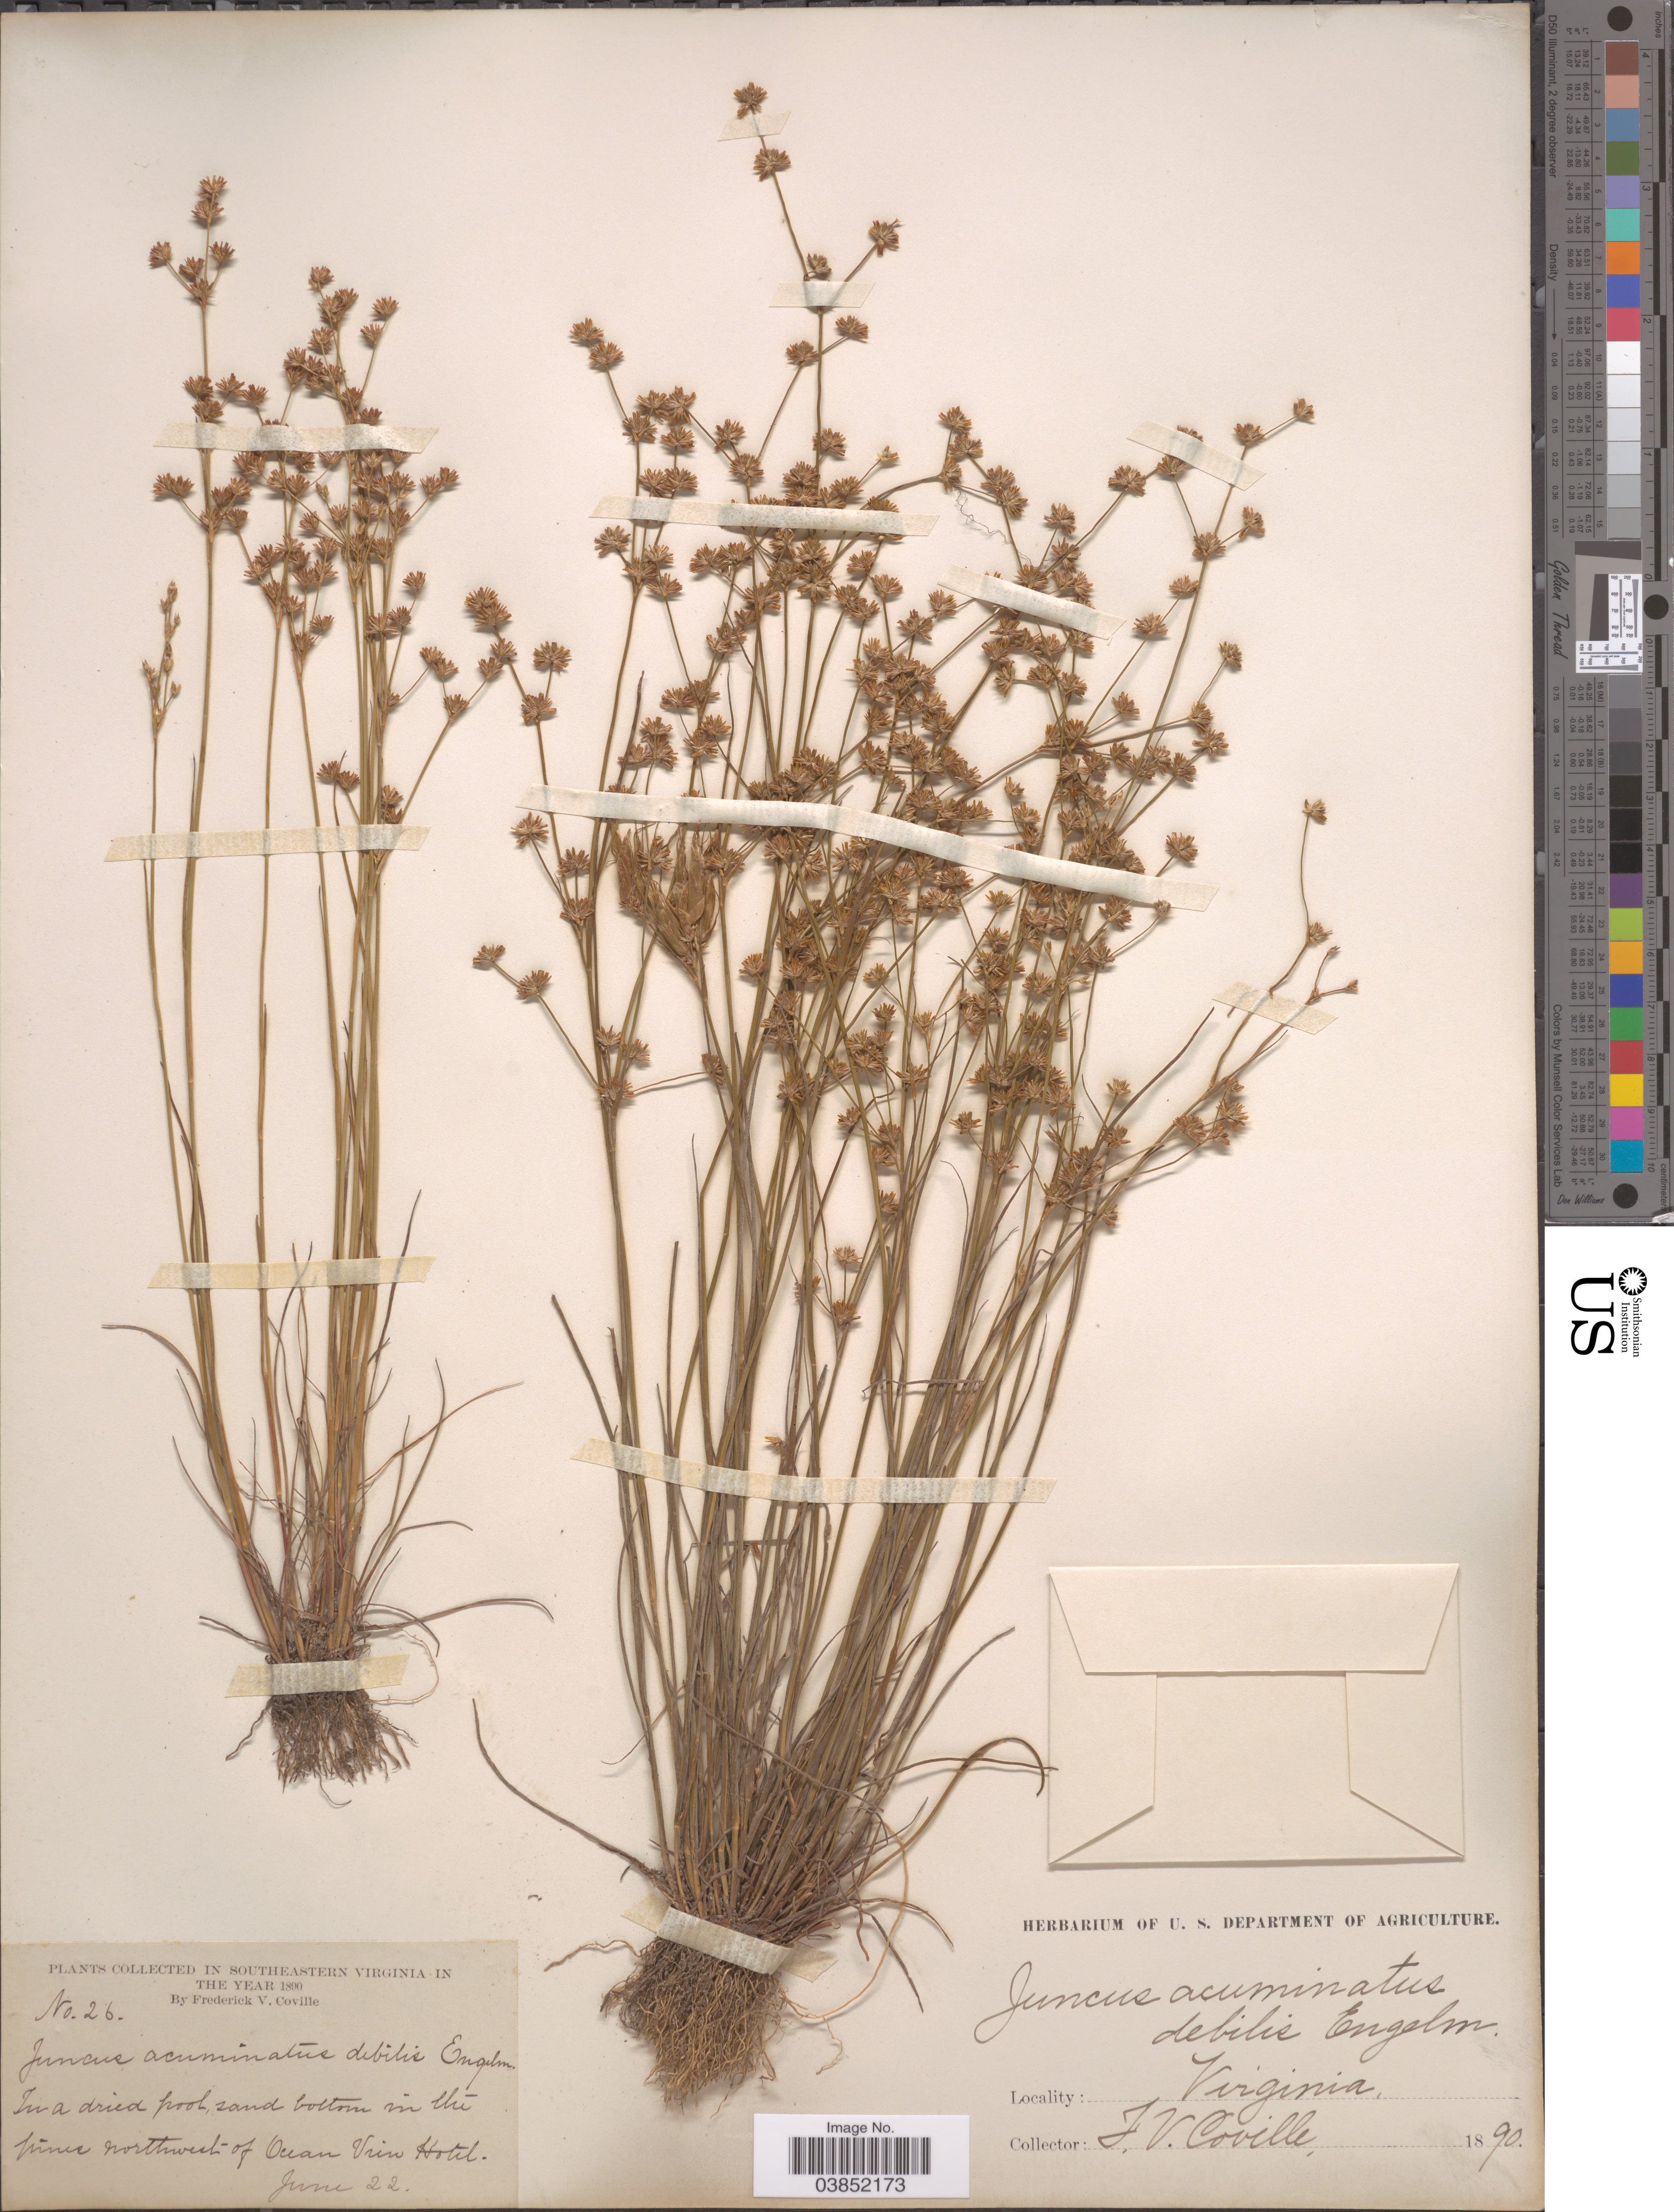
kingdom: Plantae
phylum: Tracheophyta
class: Liliopsida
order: Poales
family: Juncaceae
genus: Juncus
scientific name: Juncus debilis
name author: A. Gray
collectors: F. V. Coville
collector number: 26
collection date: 1890-06-22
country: United States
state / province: Virginia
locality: In Southeastern Virginia. Northwest of Ocean View Hotel.